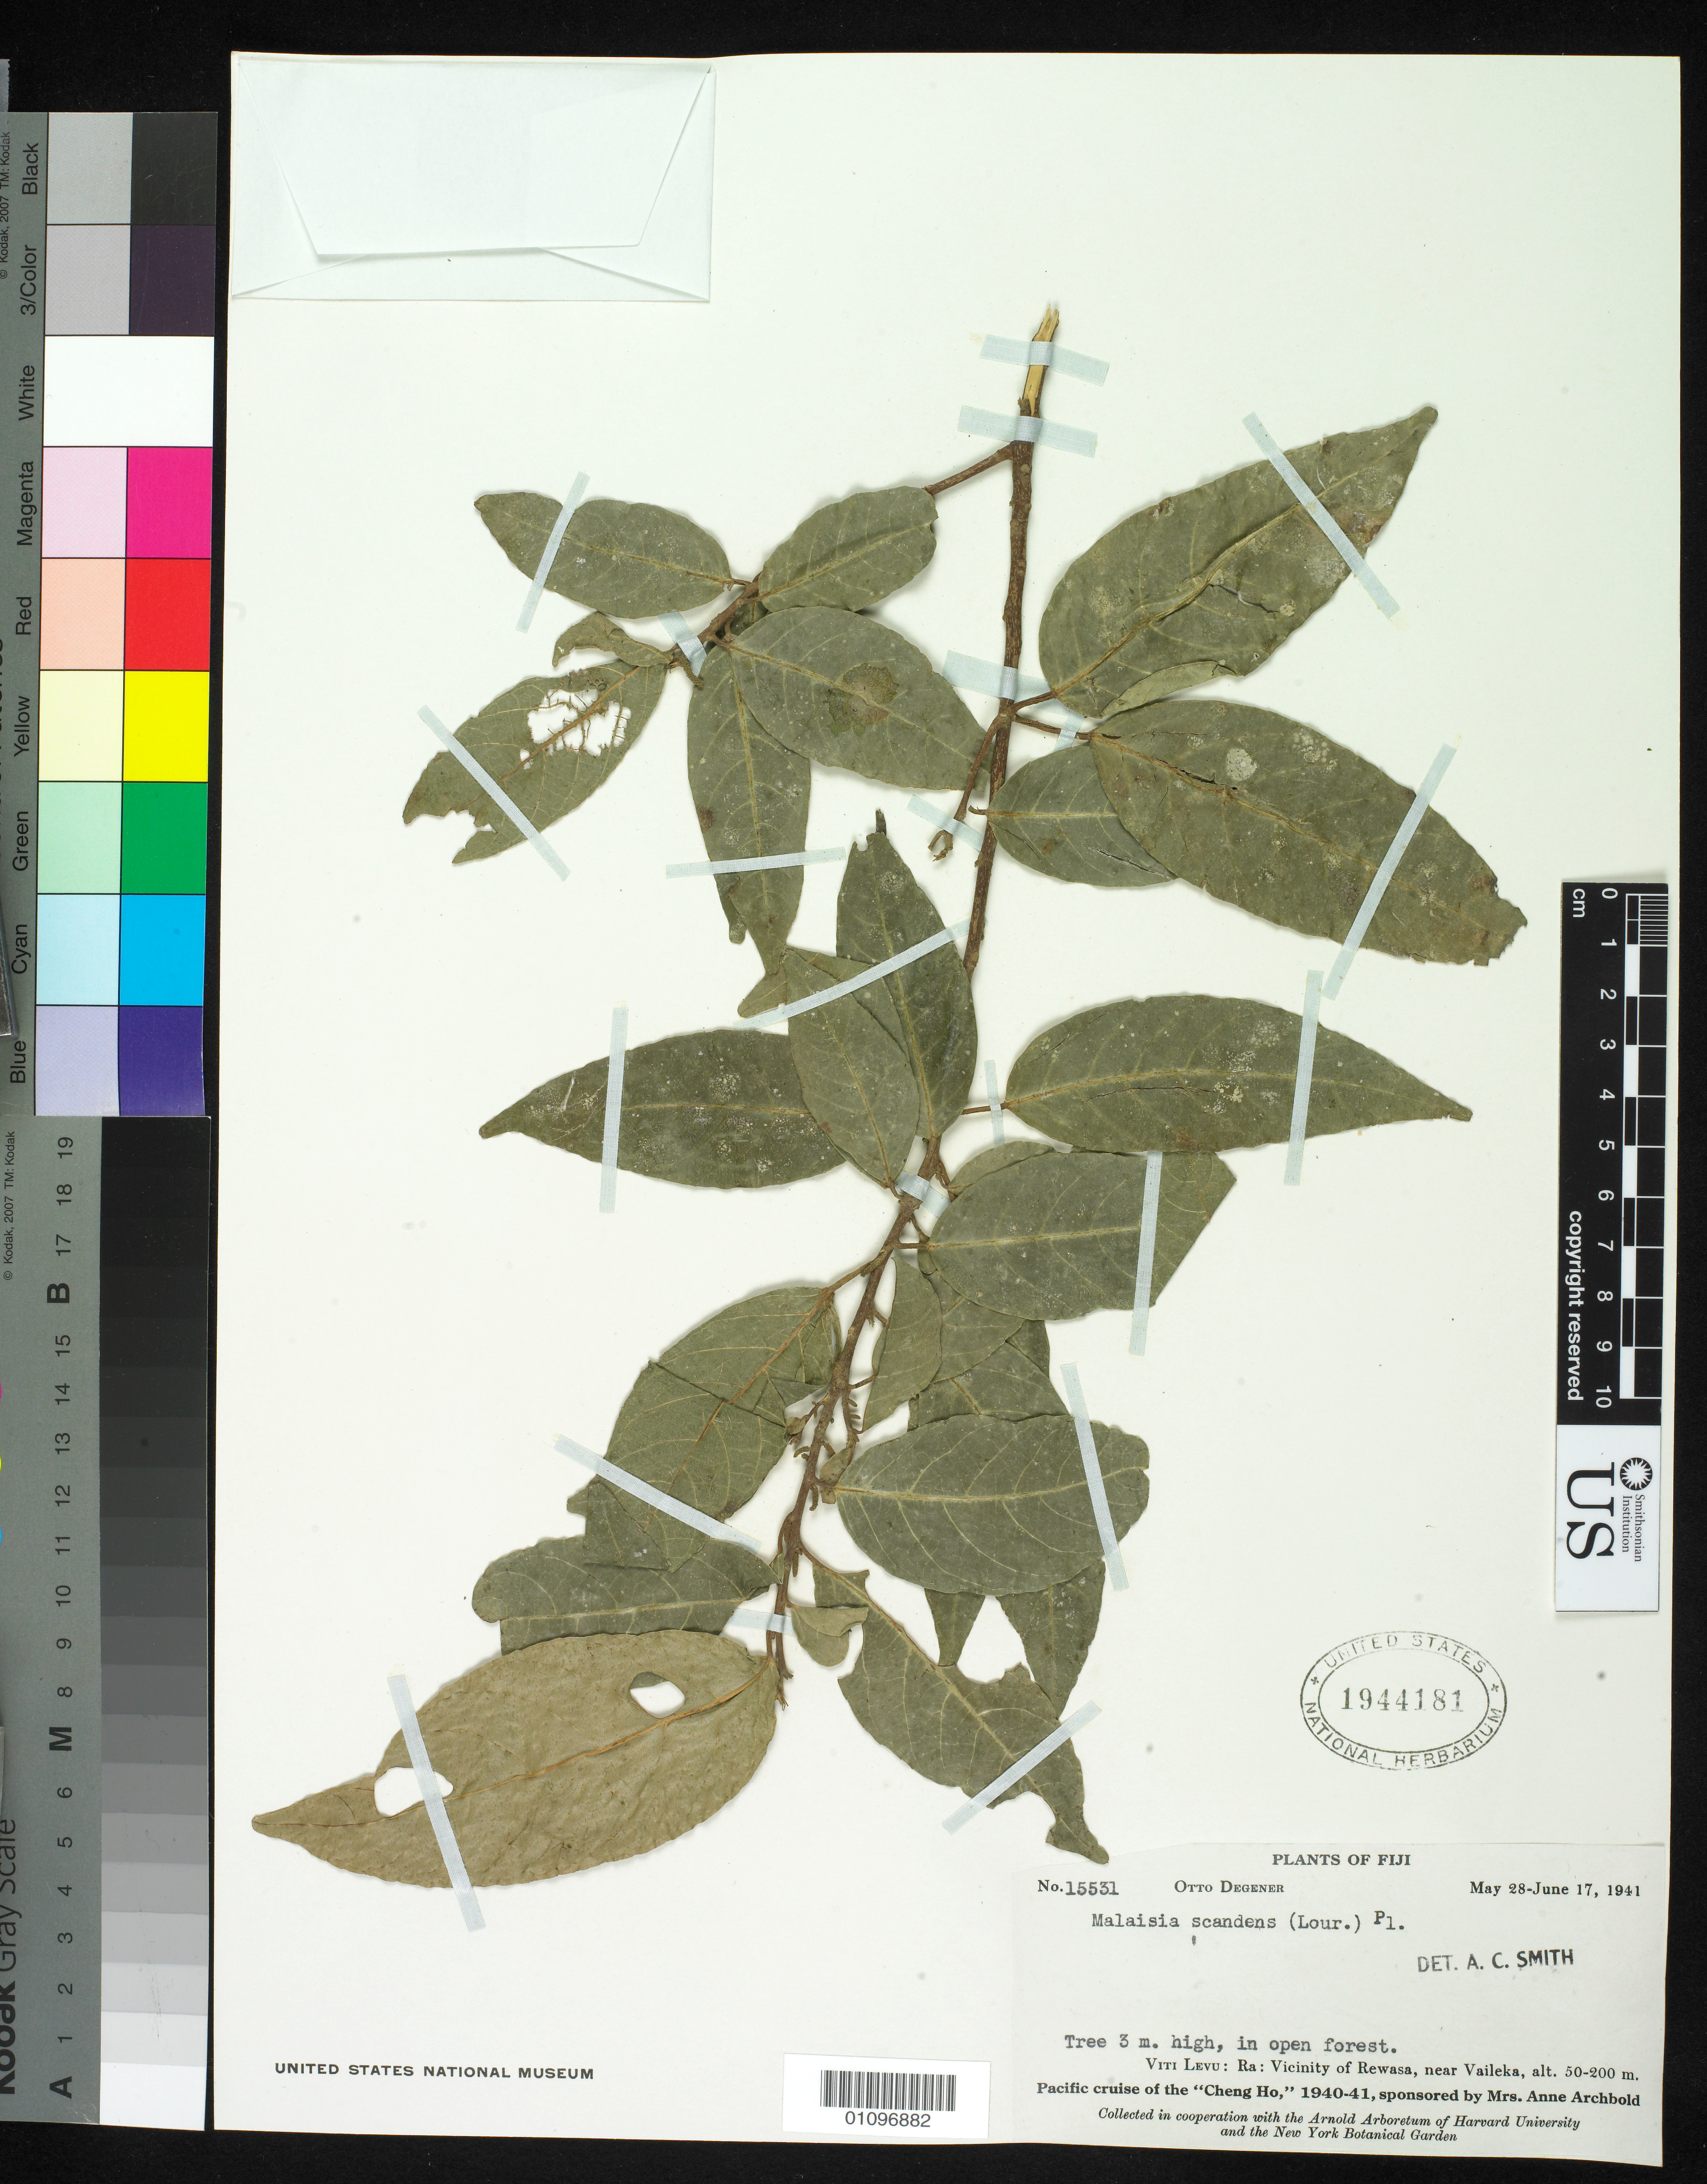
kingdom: Plantae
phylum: Tracheophyta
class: Magnoliopsida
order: Rosales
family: Moraceae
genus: Malaisia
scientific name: Malaisia scandens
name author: (Lour.) Planch.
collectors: O. Degener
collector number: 15531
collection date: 1941-05-28/1941-06-17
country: Fiji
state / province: Ra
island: Viti Levu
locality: Vicinity of Rewasa, near Vaileka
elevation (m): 50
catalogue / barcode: US 1944181